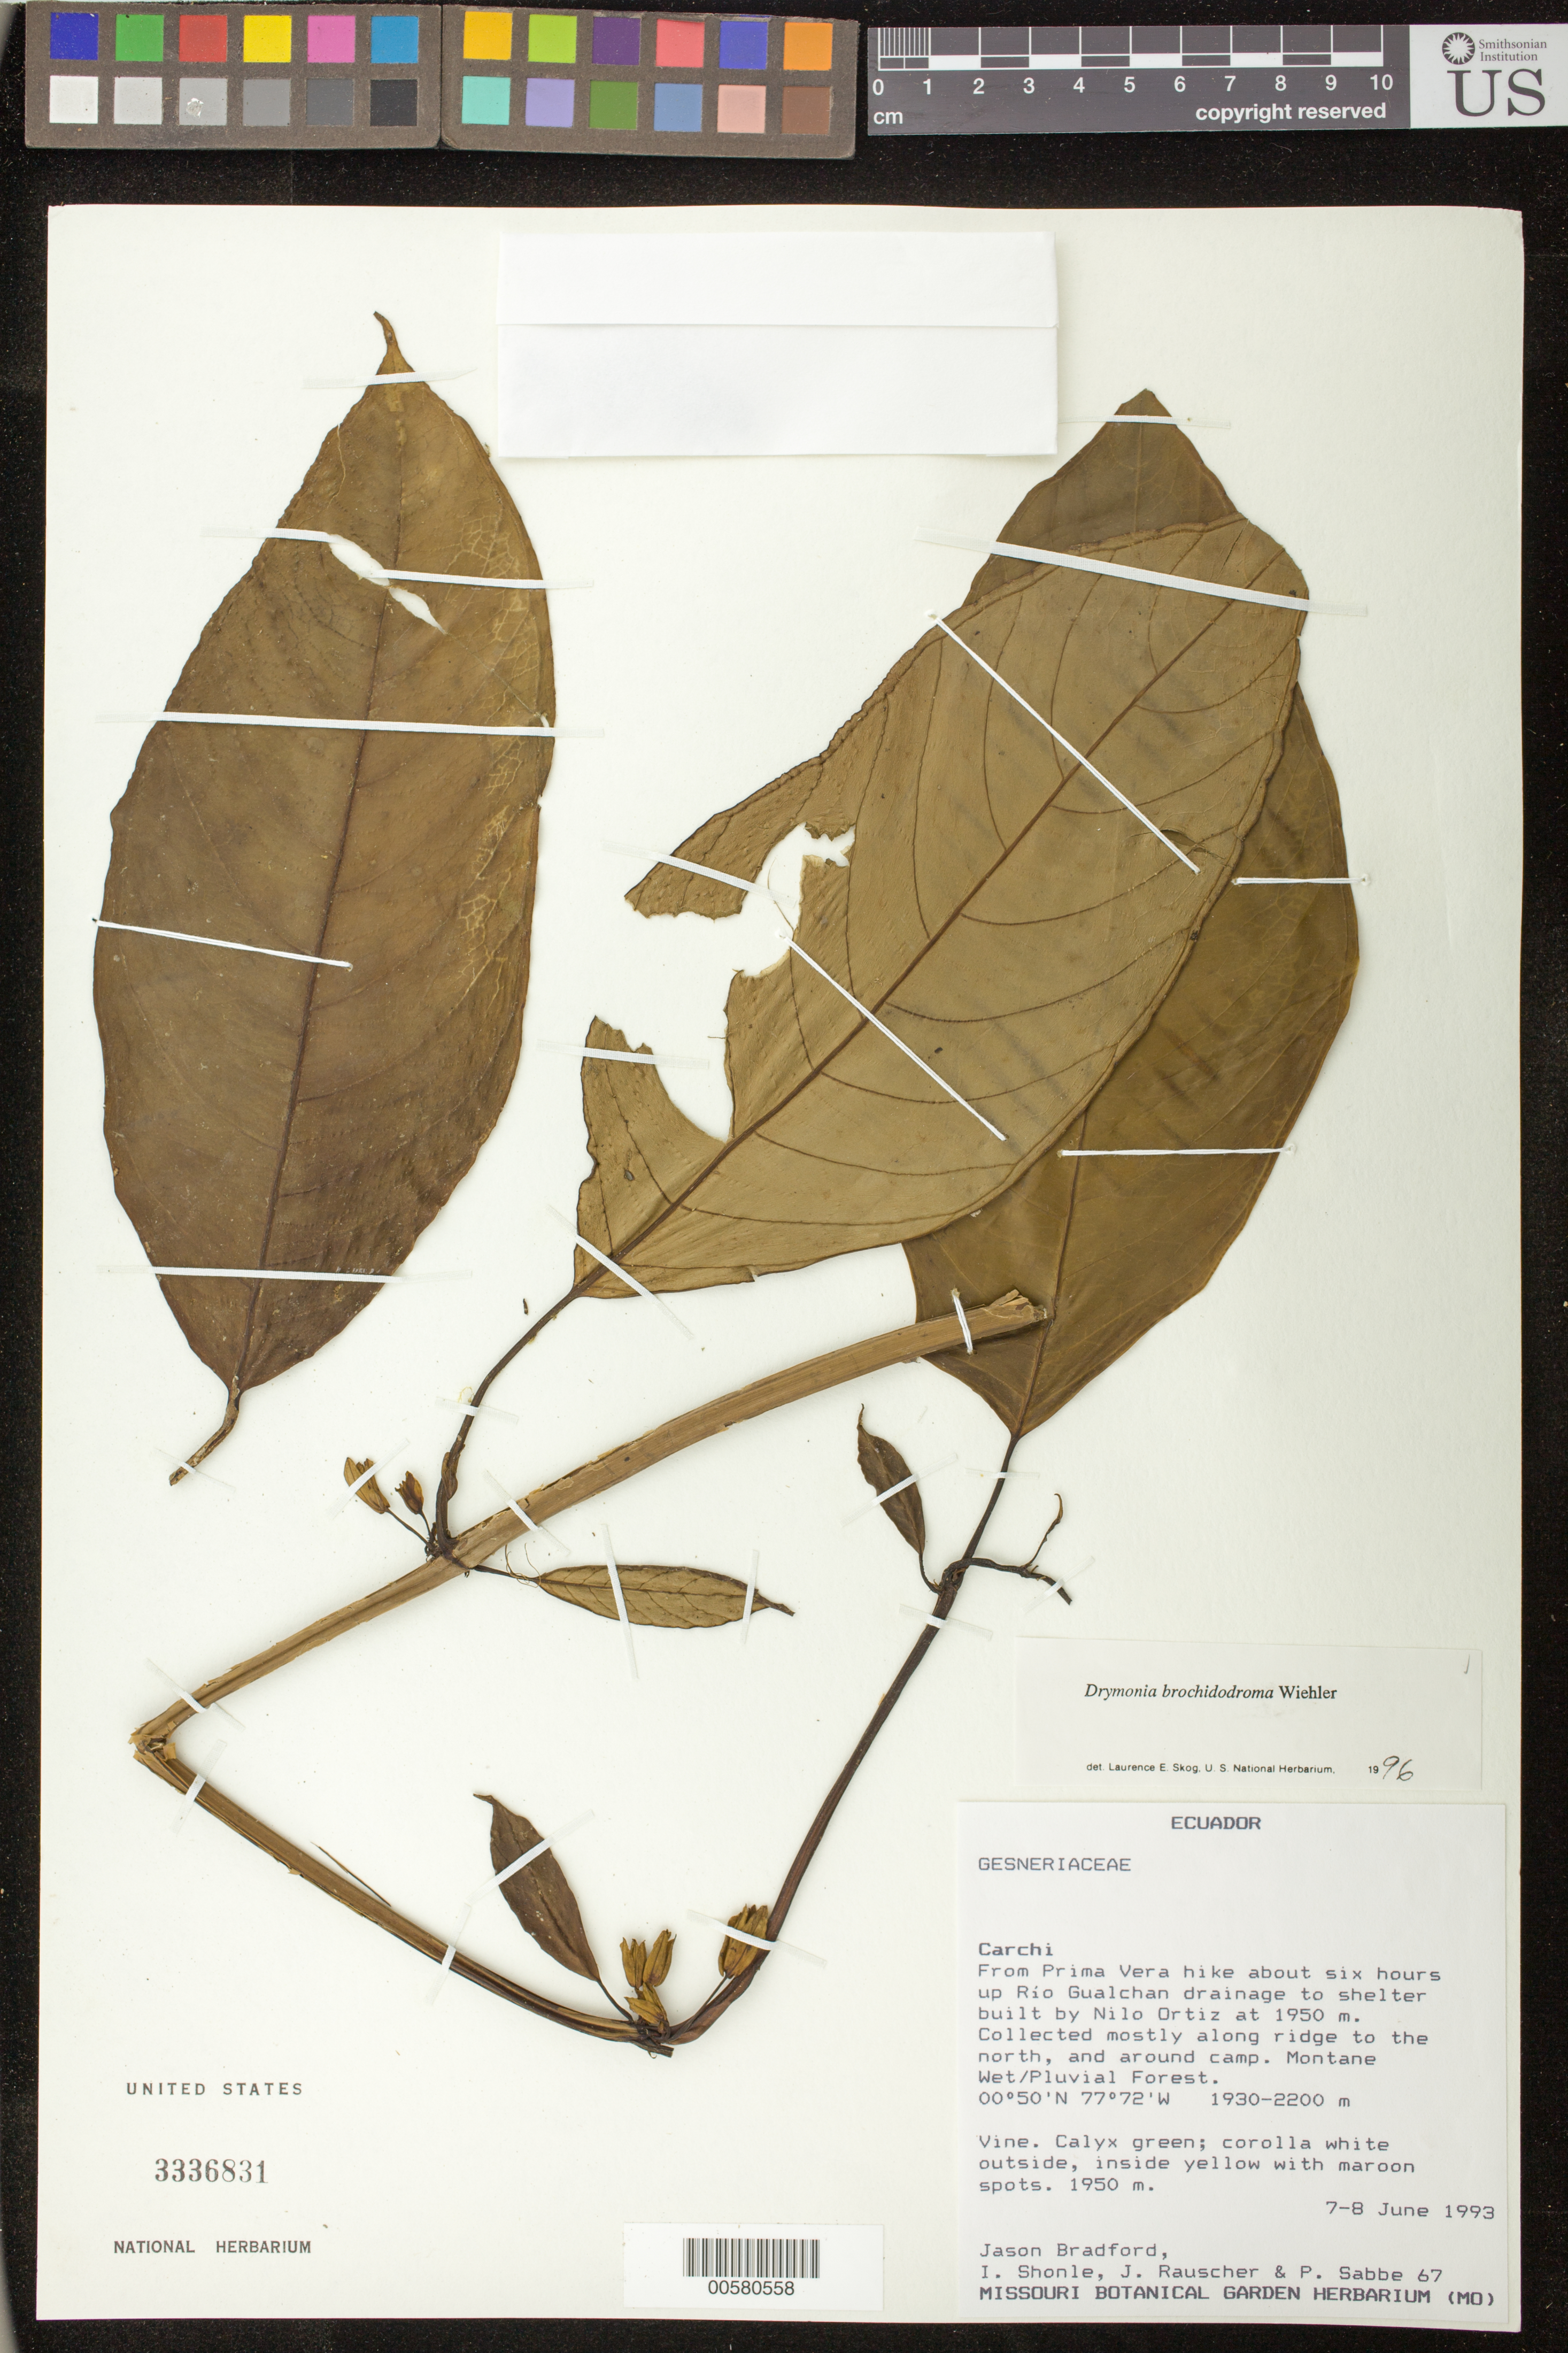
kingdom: Plantae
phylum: Tracheophyta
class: Magnoliopsida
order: Lamiales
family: Gesneriaceae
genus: Drymonia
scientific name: Drymonia brochidodroma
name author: Wiehler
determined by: Skog, Laurence E.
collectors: J. C. Bradford, I. Shonle, J. Rauscher & P. Sabbe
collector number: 67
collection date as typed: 7-8 Jun 1993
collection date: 1993-06-07/1993-06-08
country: Ecuador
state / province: Carchi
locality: From Prima Vera hike about six hours up Río Gualchan drainage to shelter built by Nilo Ortiz at 1950 m; mostly along ridge to the north, and around camp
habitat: Montane wet/pluvial forest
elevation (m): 1950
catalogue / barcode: US 3336831